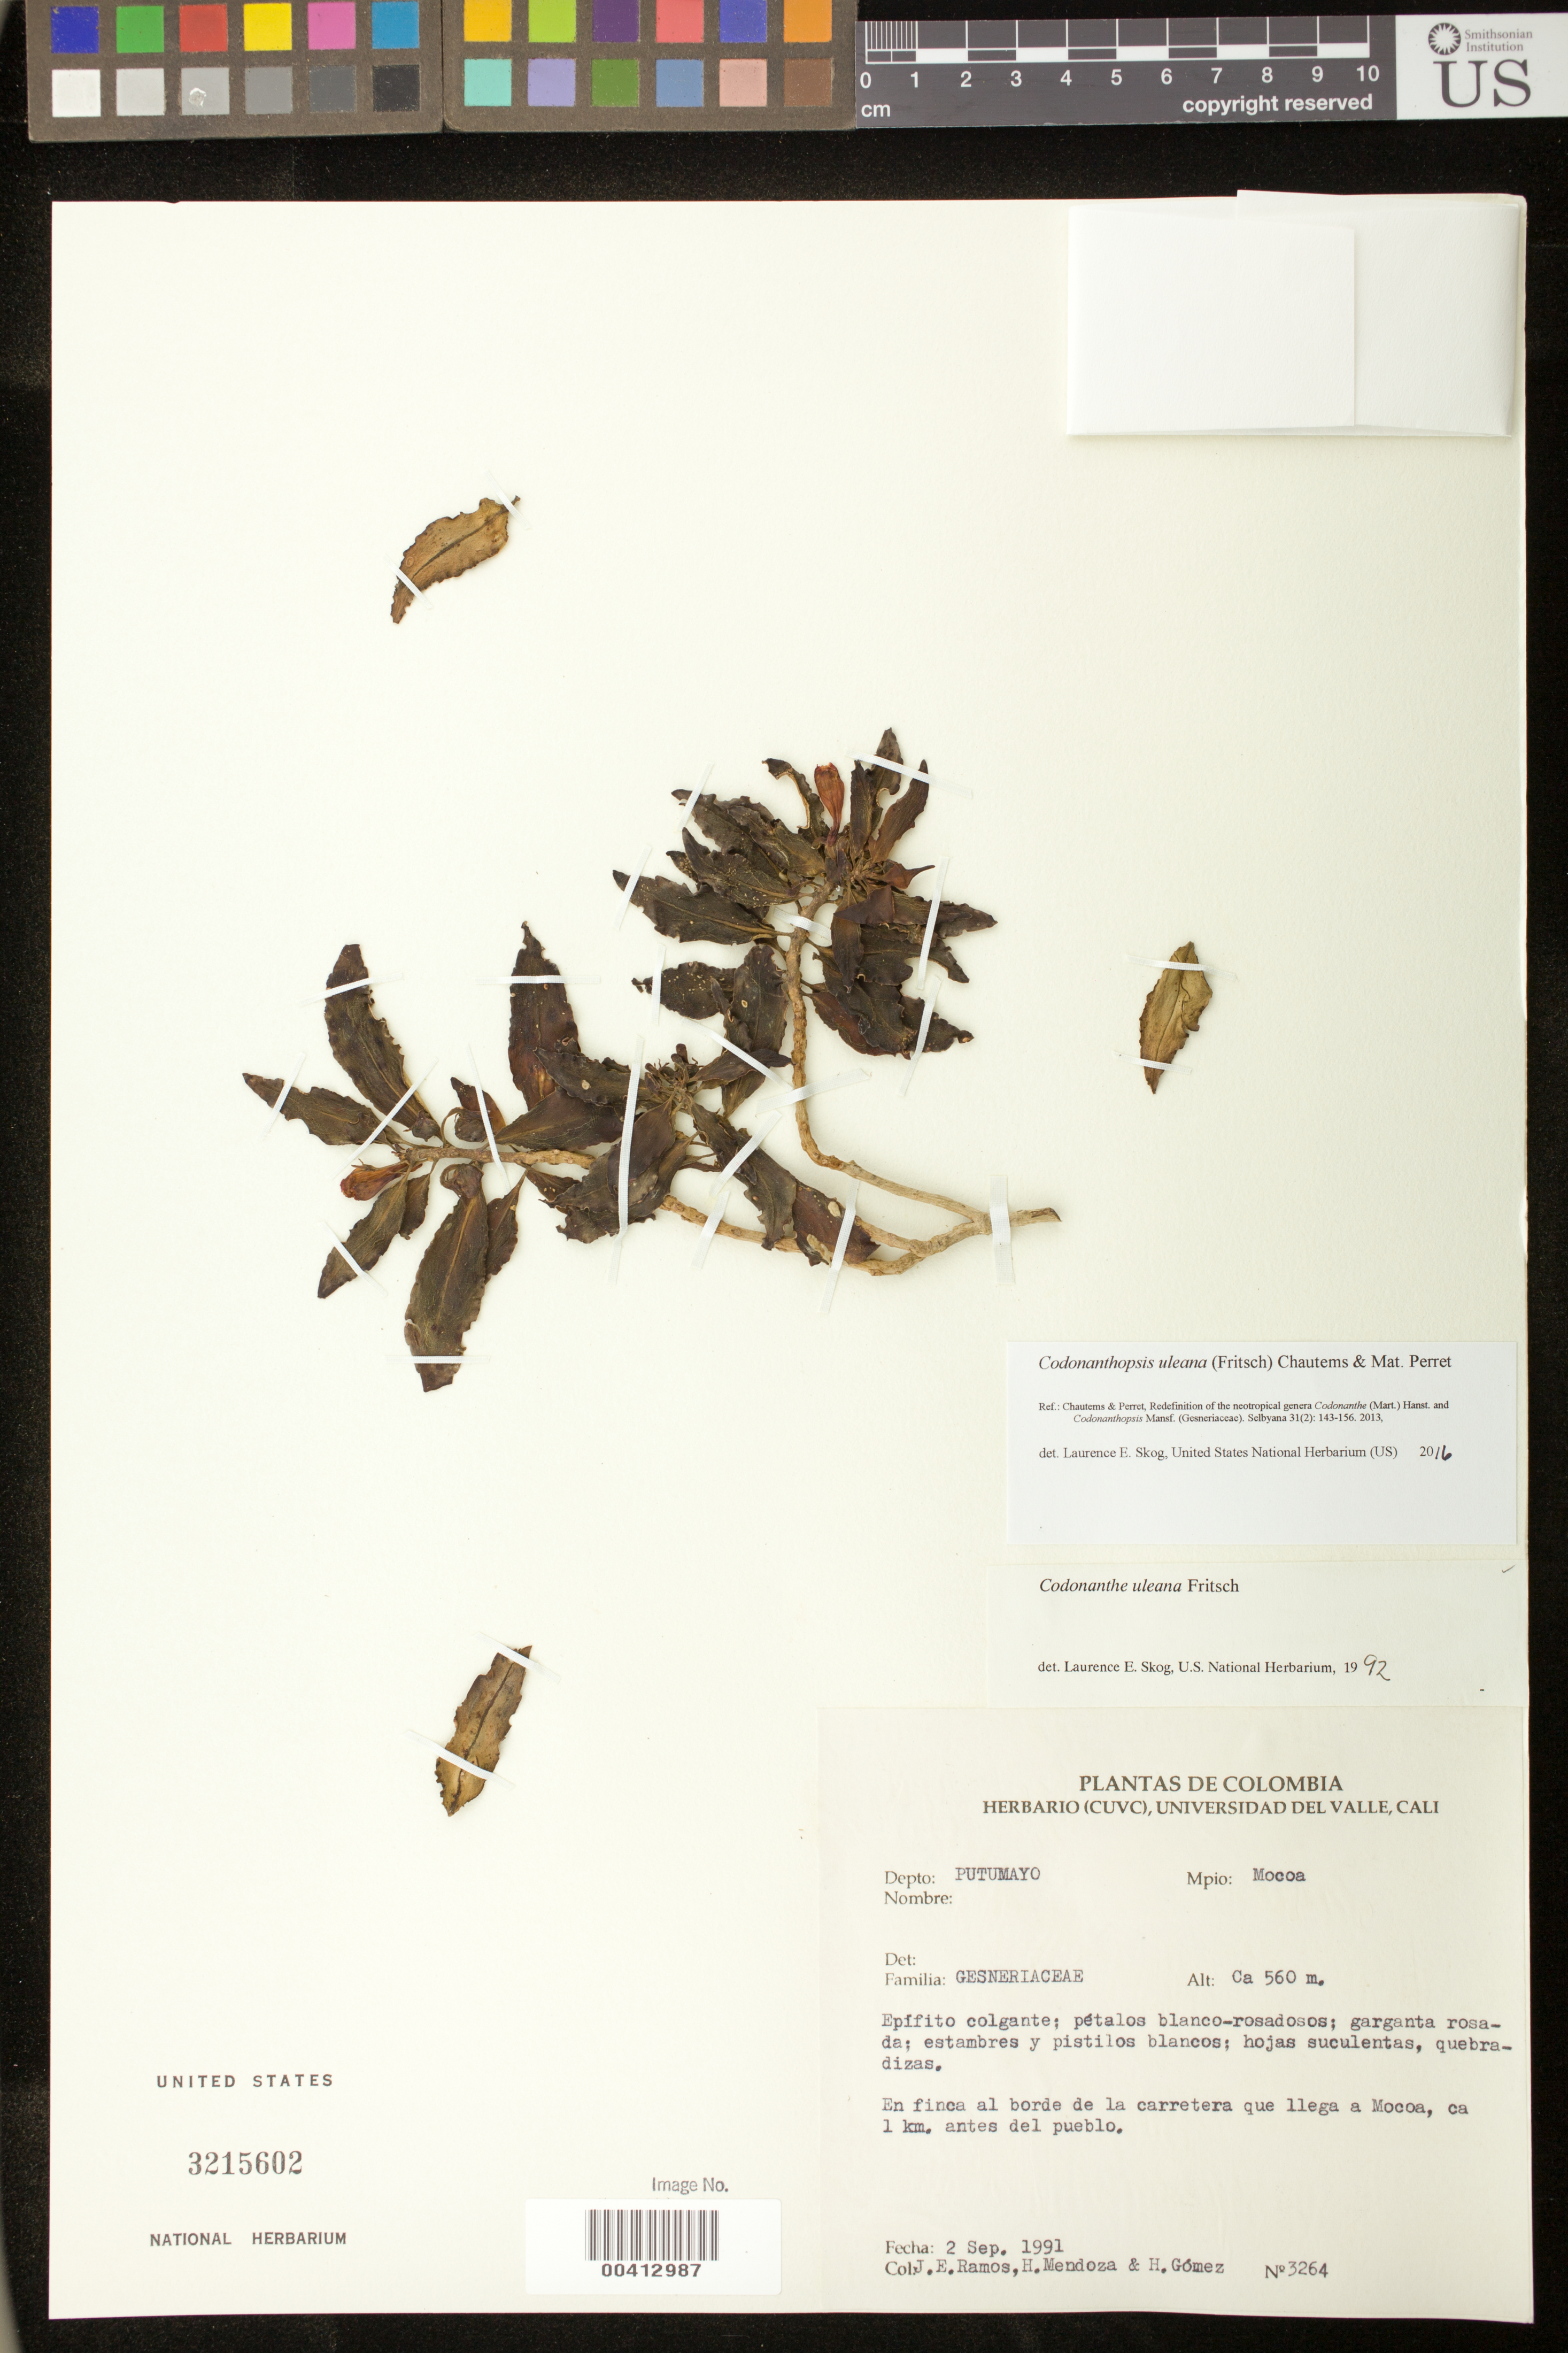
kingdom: Plantae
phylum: Tracheophyta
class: Magnoliopsida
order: Lamiales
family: Gesneriaceae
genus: Codonanthopsis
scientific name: Codonanthopsis uleana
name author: (Fritsch) Chautems & Mat.Perret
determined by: Skog, Laurence E.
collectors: J. E. Ramos, H. Mendoza & H. Gomez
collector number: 3264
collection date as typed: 02 Sep 1991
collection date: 1991-09-02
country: Colombia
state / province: Putumayo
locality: Mocoa, Mocoa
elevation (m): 560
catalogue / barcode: US 3215602